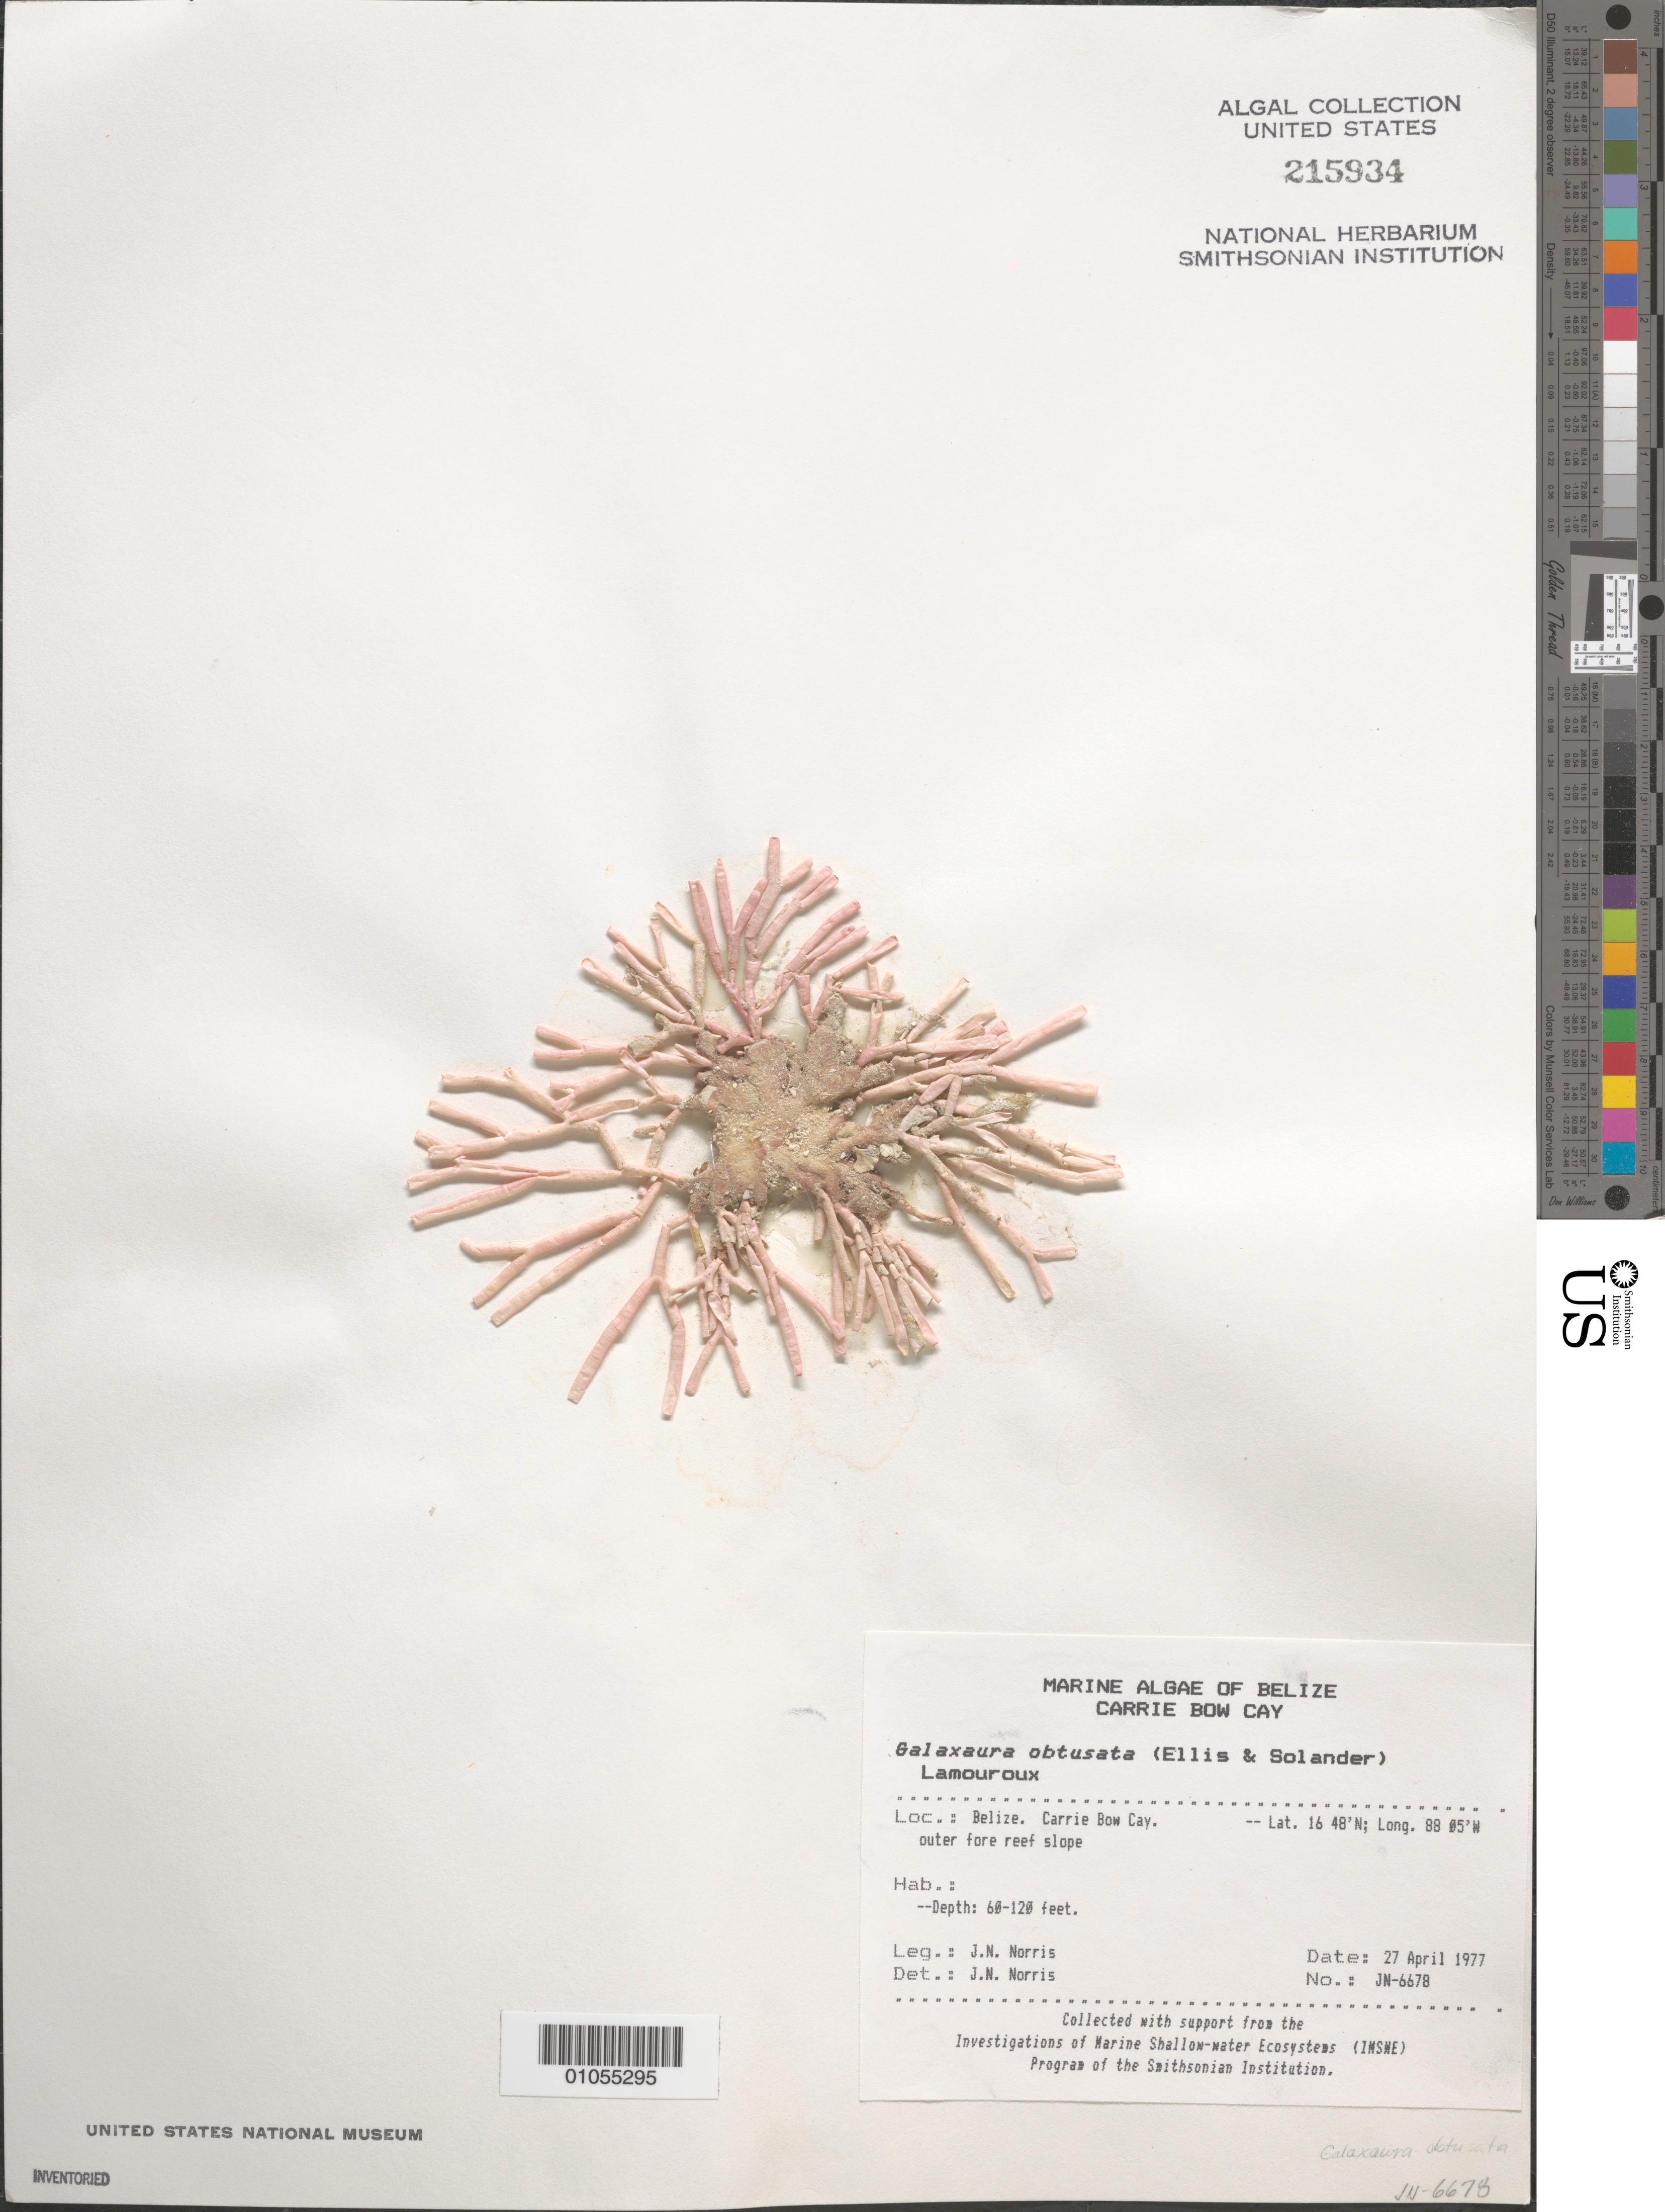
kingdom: Plantae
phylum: Rhodophyta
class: Florideophyceae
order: Nemaliales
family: Galaxauraceae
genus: Galaxaura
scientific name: Galaxaura obtusata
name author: (Ellis & Sol.) J.V.Lamouroux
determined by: Norris, James N.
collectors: J. N. Norris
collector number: JN-6678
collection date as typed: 27 Apr 1977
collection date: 1977-04-27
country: Belize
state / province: Stann Creek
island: Carrie Bow Cay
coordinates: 16 48'N, 88 05'W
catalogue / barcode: US 215934